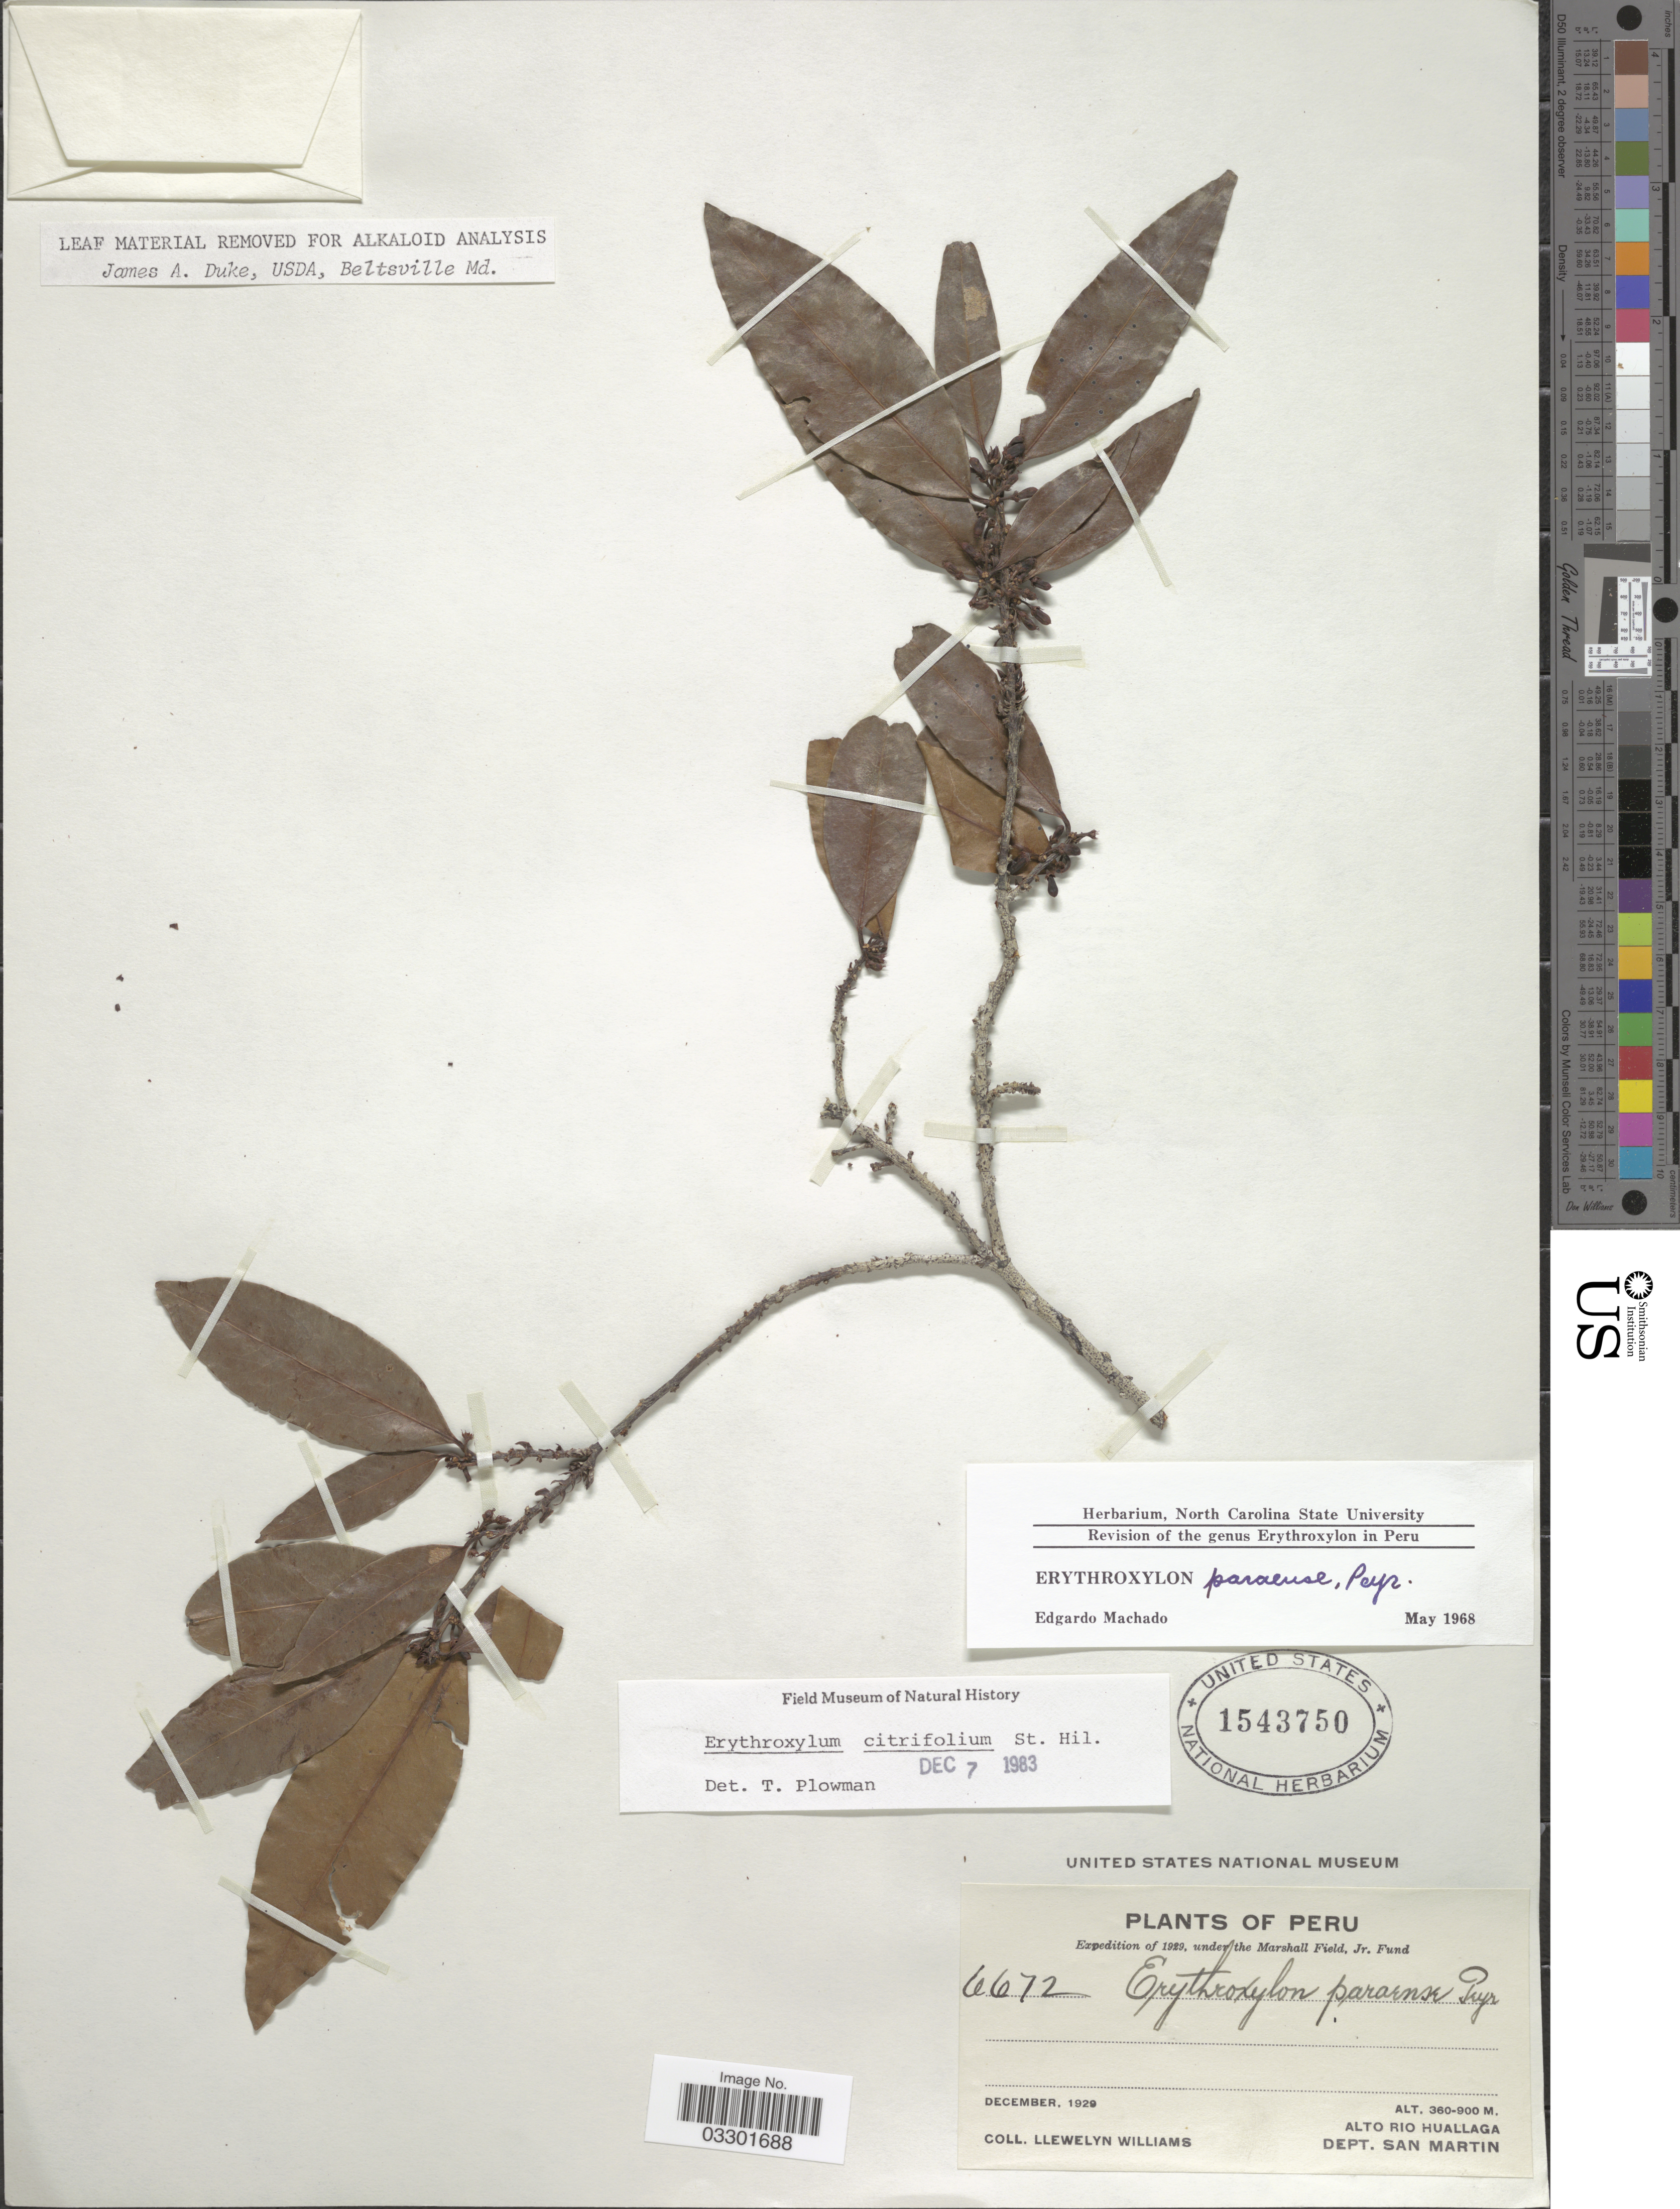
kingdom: Plantae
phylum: Tracheophyta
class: Magnoliopsida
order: Malpighiales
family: Erythroxylaceae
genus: Erythroxylum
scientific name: Erythroxylum citrifolium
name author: A. St.-Hil.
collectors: Ll. Williams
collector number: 6672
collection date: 1929-12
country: Peru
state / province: San Martín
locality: Alto Rio Huallaga. Dept. San Martin.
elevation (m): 360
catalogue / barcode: US 1543750